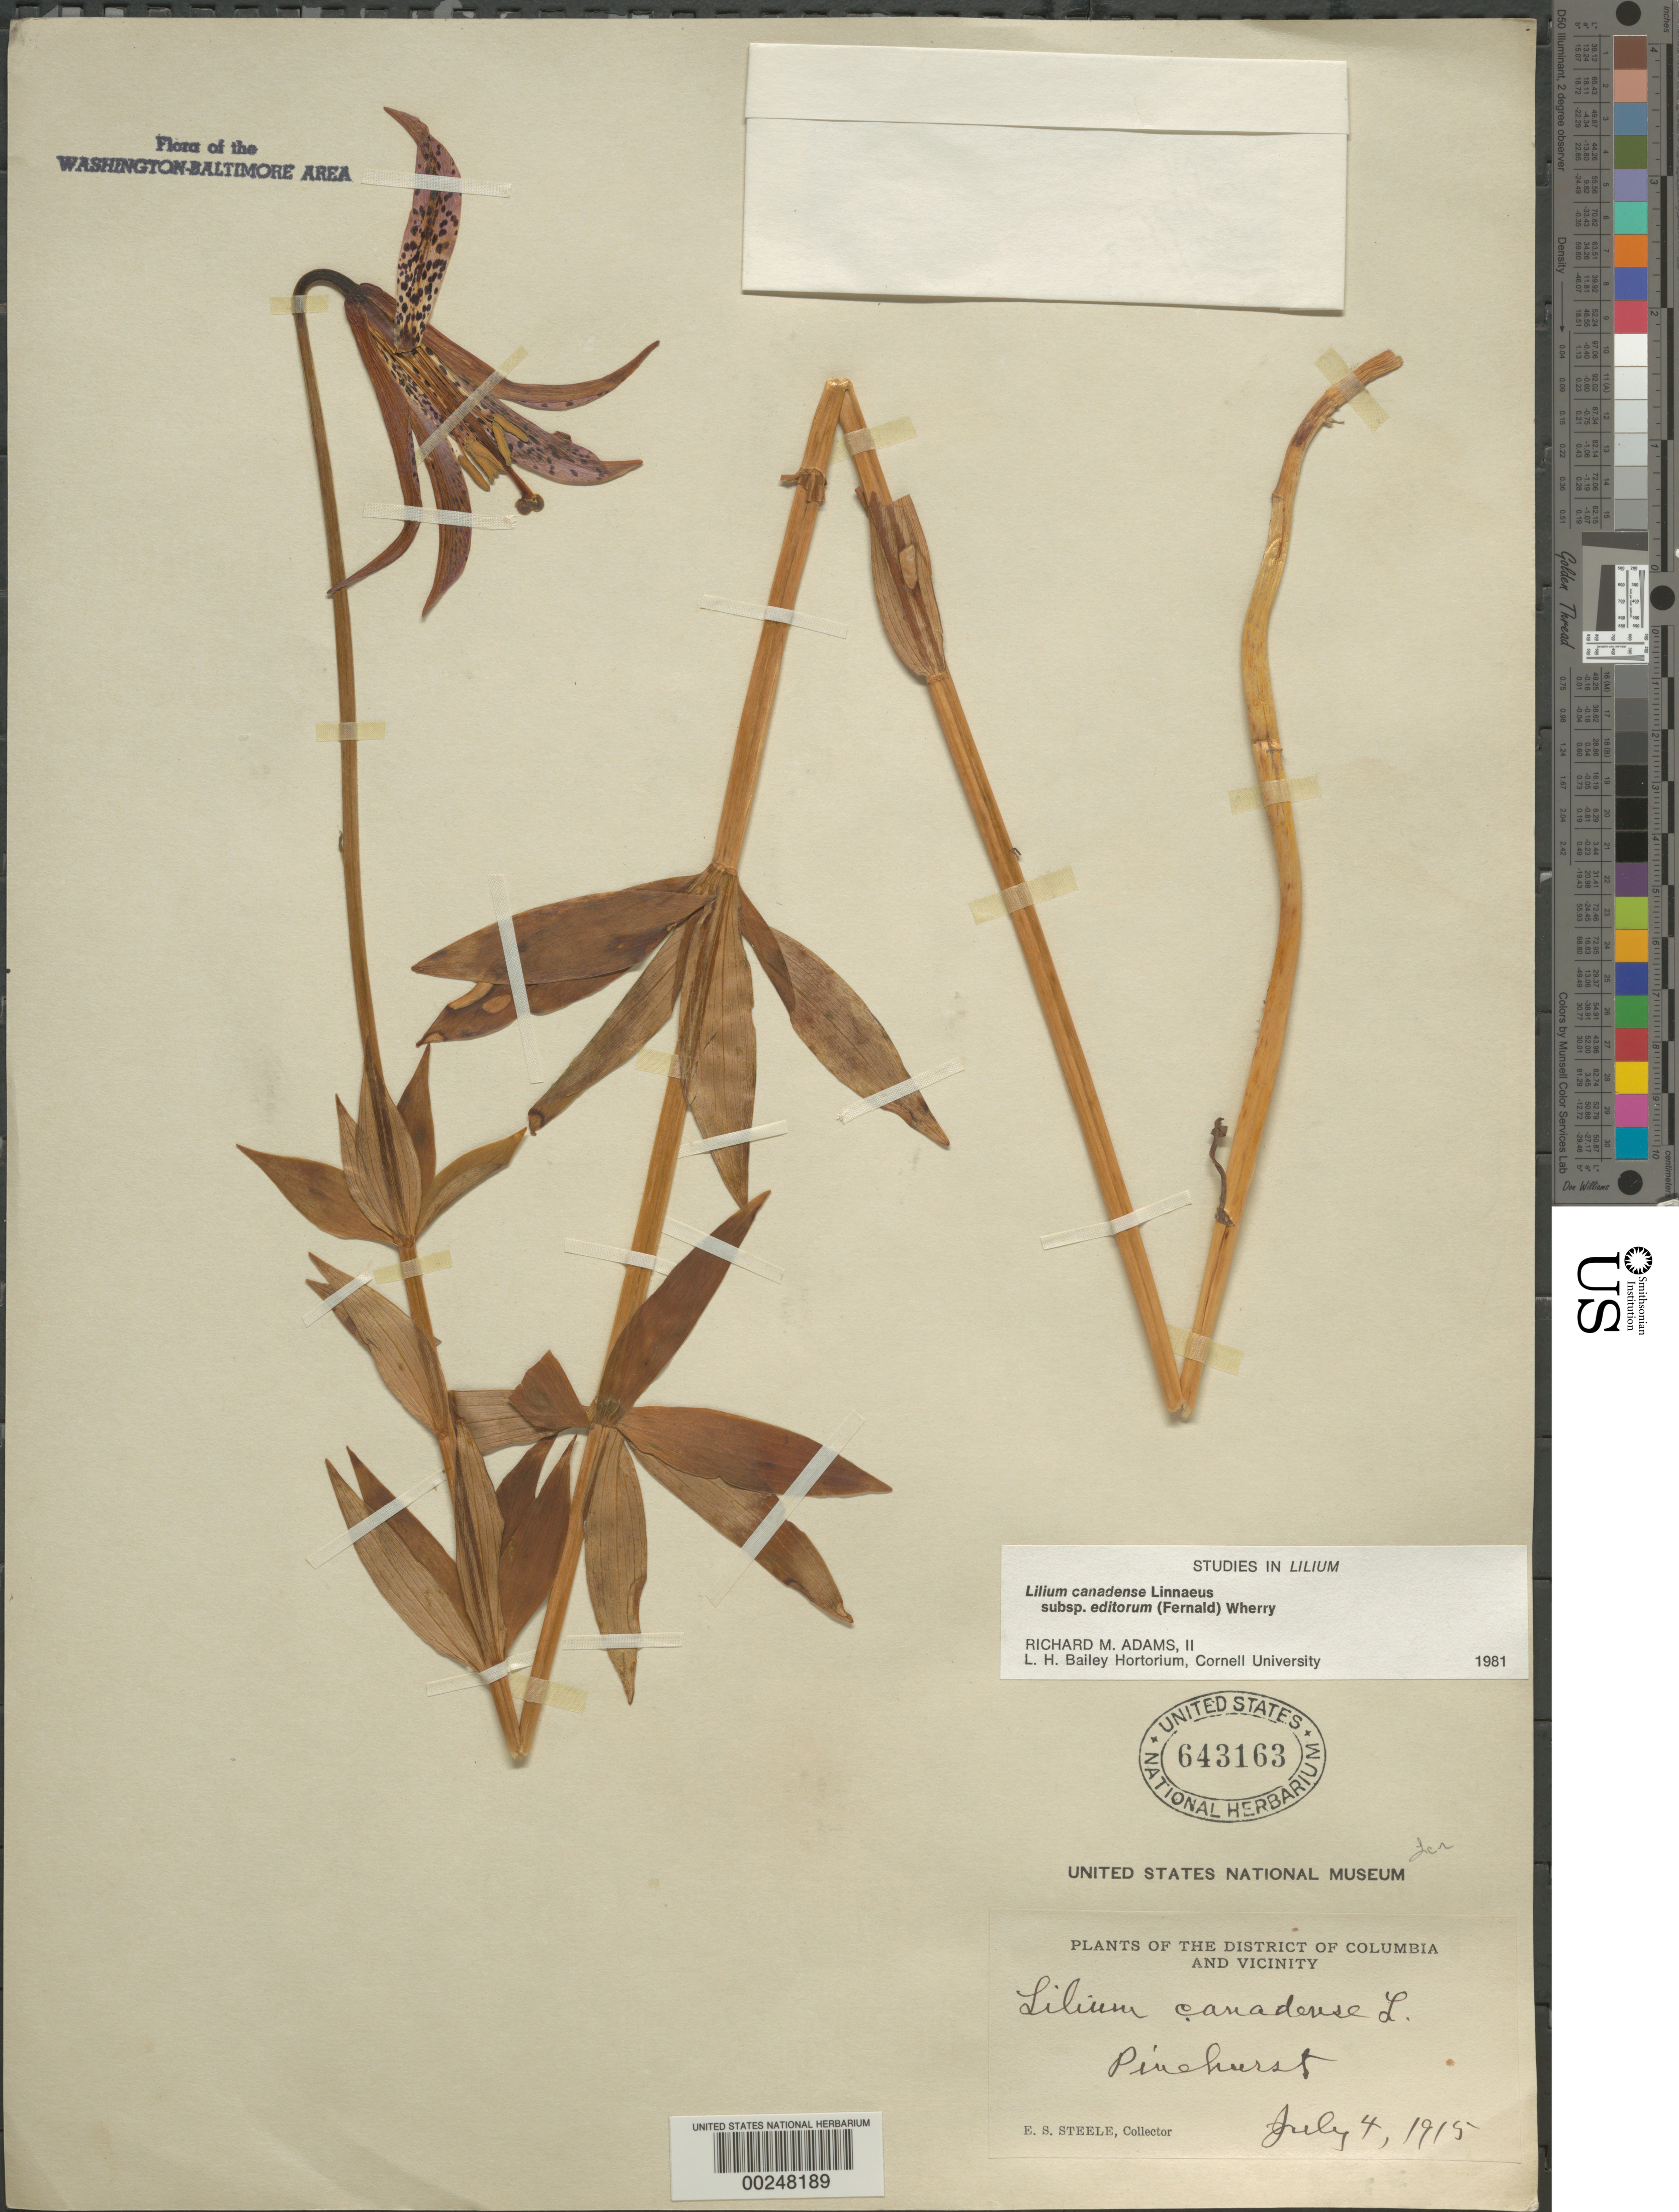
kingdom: Plantae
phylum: Tracheophyta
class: Liliopsida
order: Liliales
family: Liliaceae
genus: Lilium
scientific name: Lilium canadense subsp. editorum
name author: (Fernald) Wherry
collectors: E. Steele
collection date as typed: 04 Jul 1915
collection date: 1915-07-04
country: United States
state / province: District of Columbia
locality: Pinehurst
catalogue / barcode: US 643163